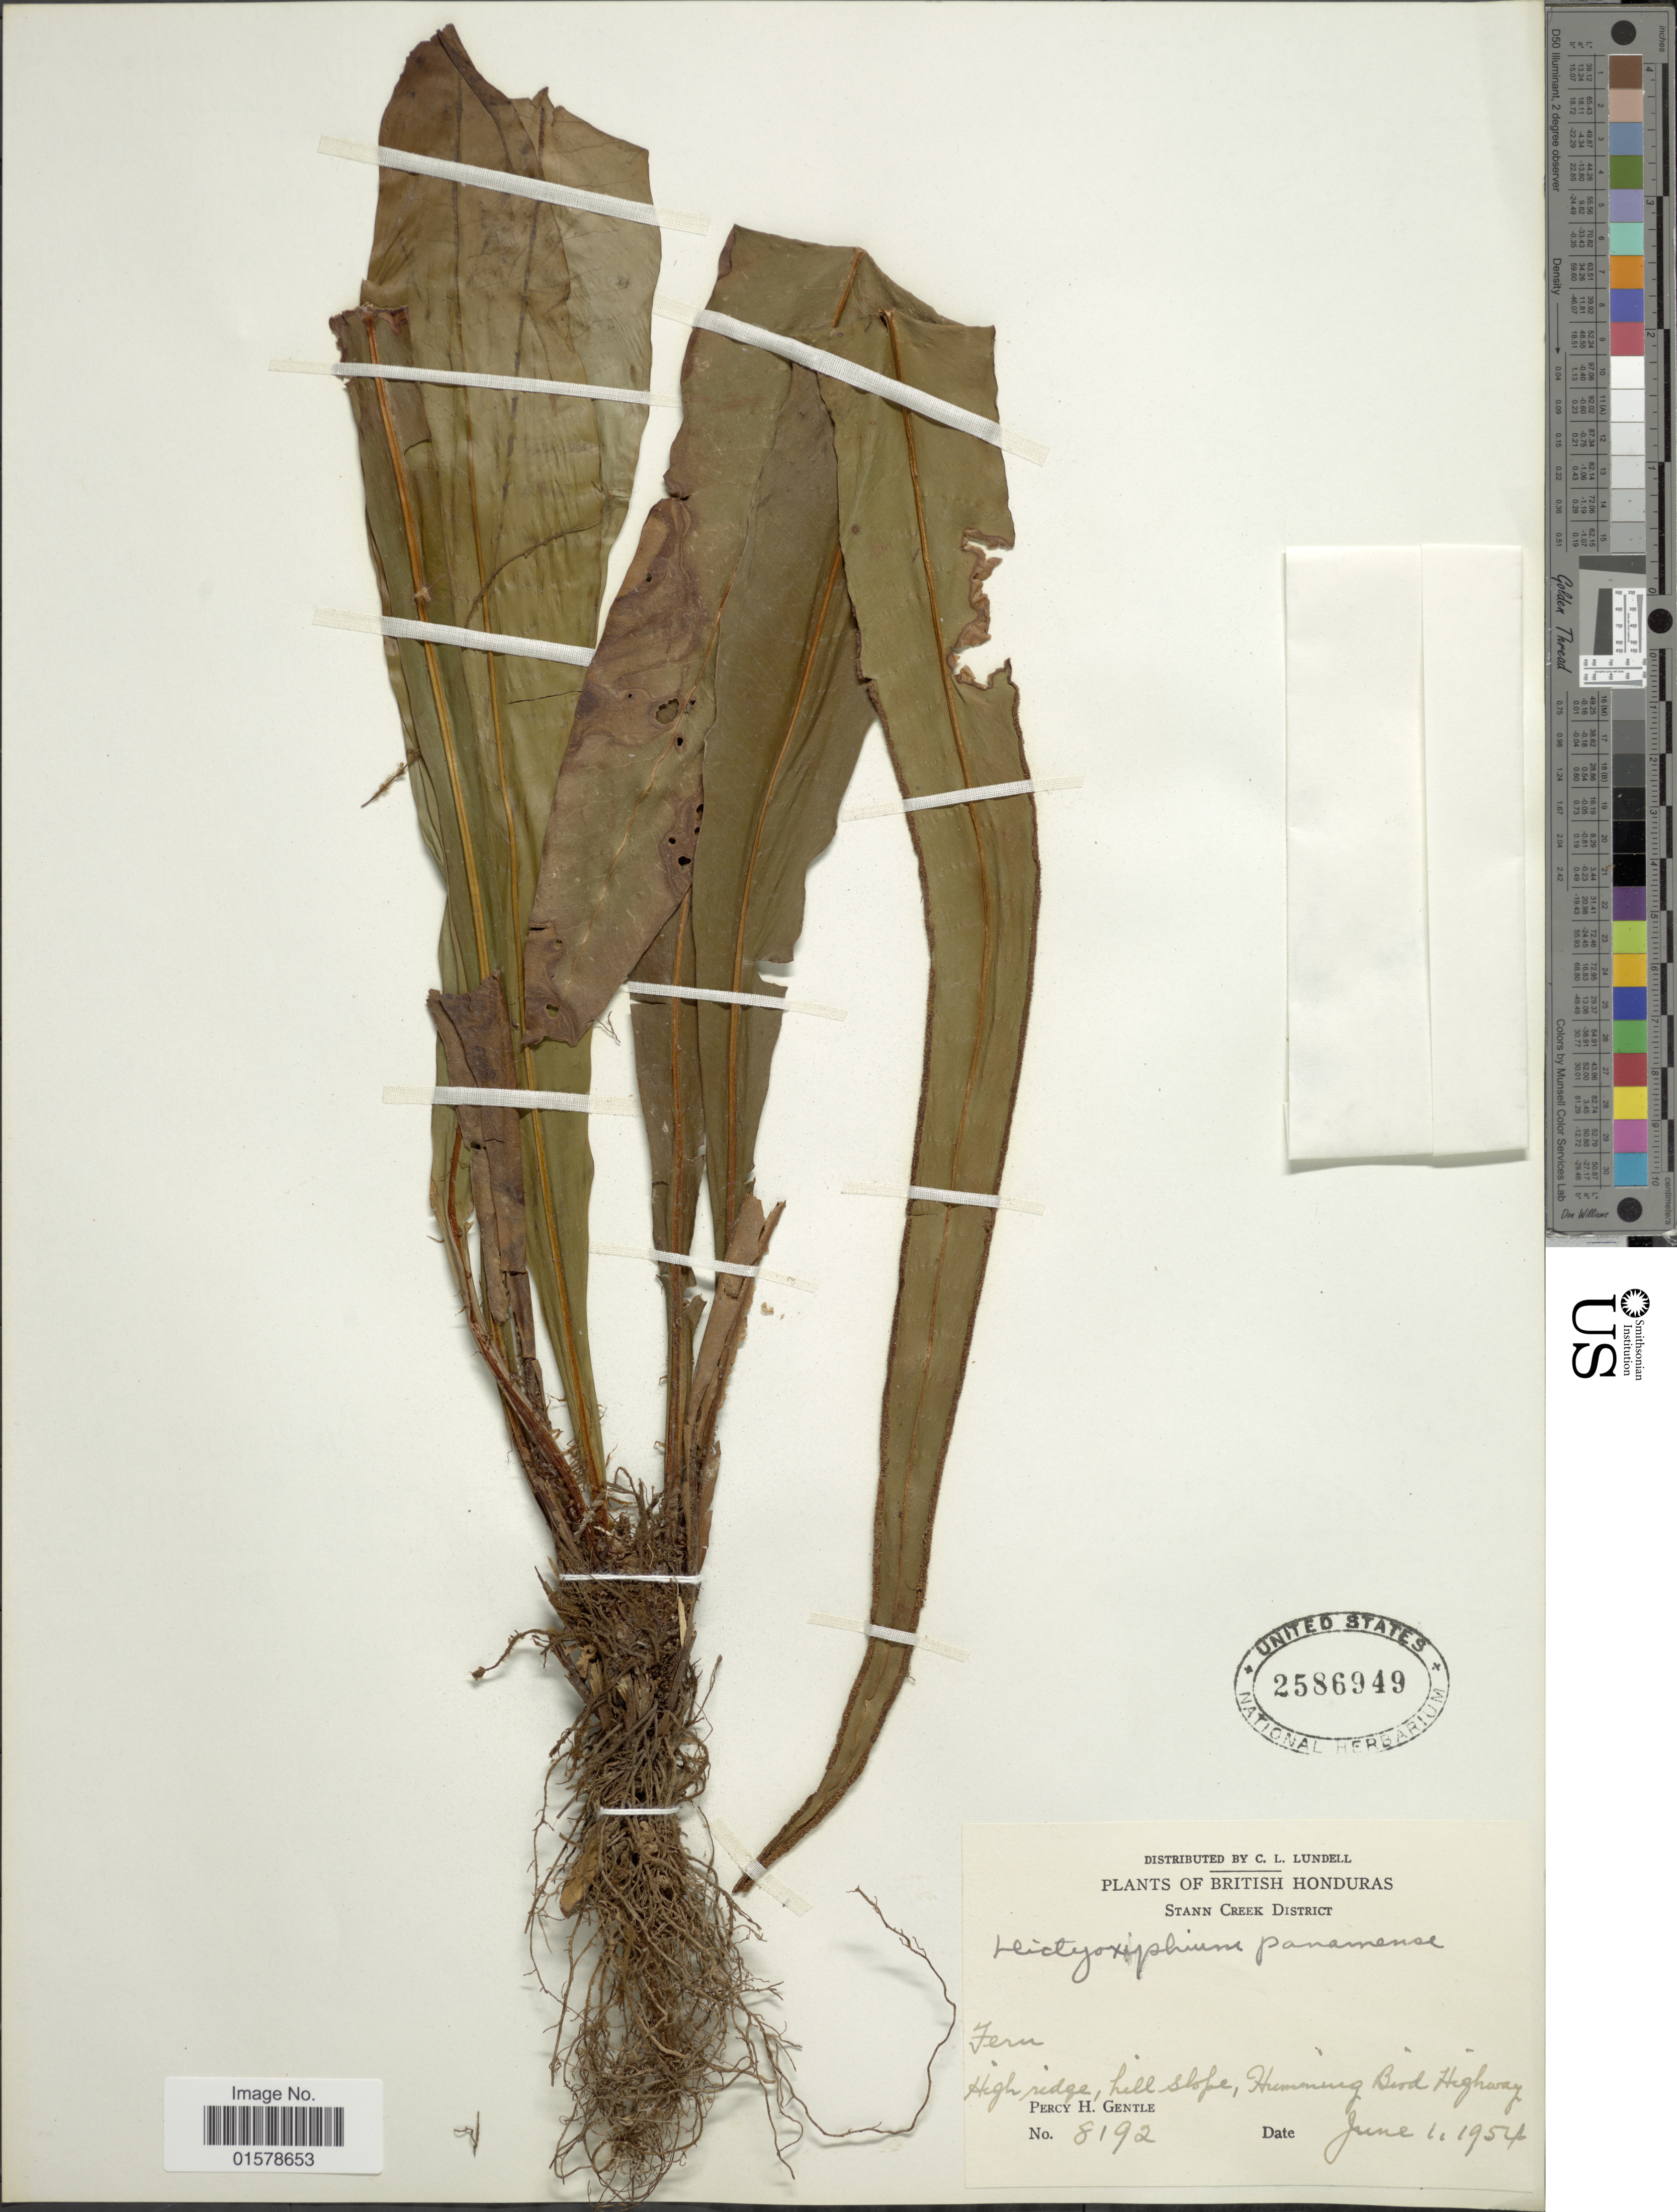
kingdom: Plantae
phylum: Tracheophyta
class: Polypodiopsida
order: Polypodiales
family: Tectariaceae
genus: Tectaria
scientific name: Tectaria panamensis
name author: (Hook.) R.M. Tryon & A.F. Tryon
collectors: P. H. Gentle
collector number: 8192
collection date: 1954-06-01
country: Belize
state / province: Stann Creek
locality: British Honduras, High ridge, hill slope, Humming Bird Highway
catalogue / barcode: US 2586949